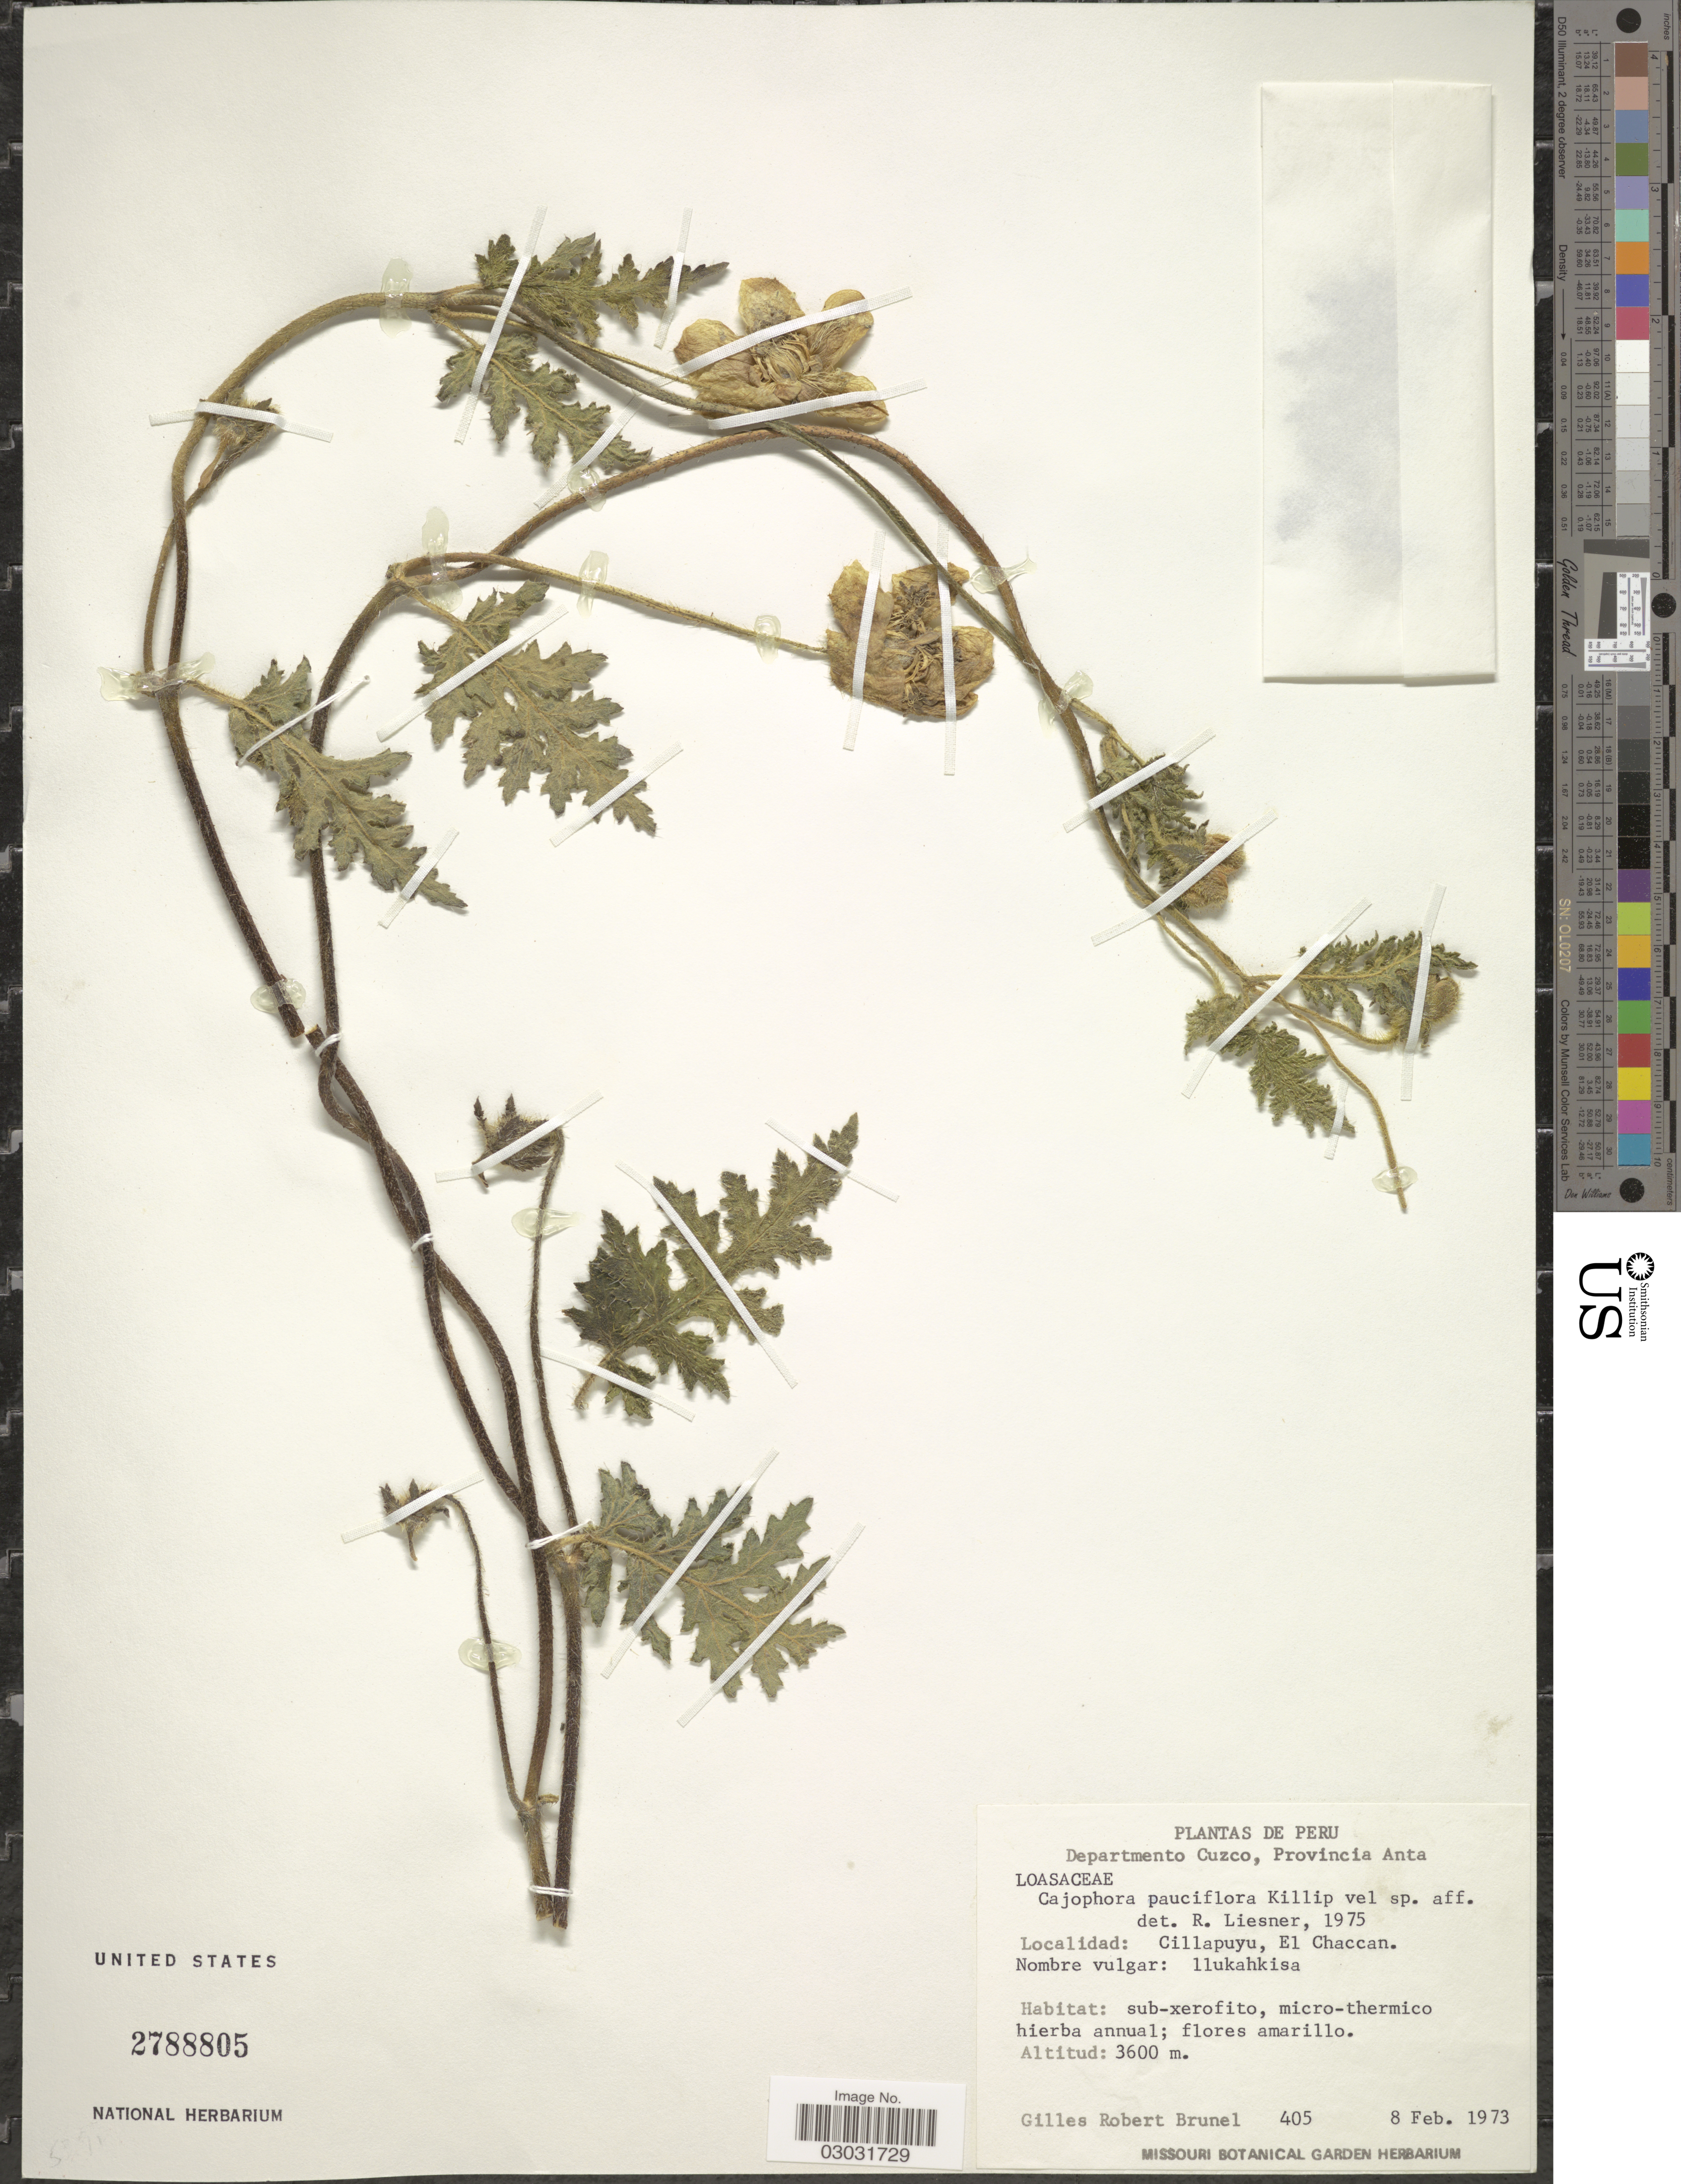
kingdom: Plantae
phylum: Tracheophyta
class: Magnoliopsida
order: Cornales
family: Loasaceae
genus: Caiophora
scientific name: Caiophora pauciseta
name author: Killip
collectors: G. Brunel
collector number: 405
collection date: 1973-02-08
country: Peru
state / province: Cusco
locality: Departmento Cuzco, Provincia Anta. Cillapuyu, El Chaccan.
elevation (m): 3600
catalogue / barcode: US 2788805